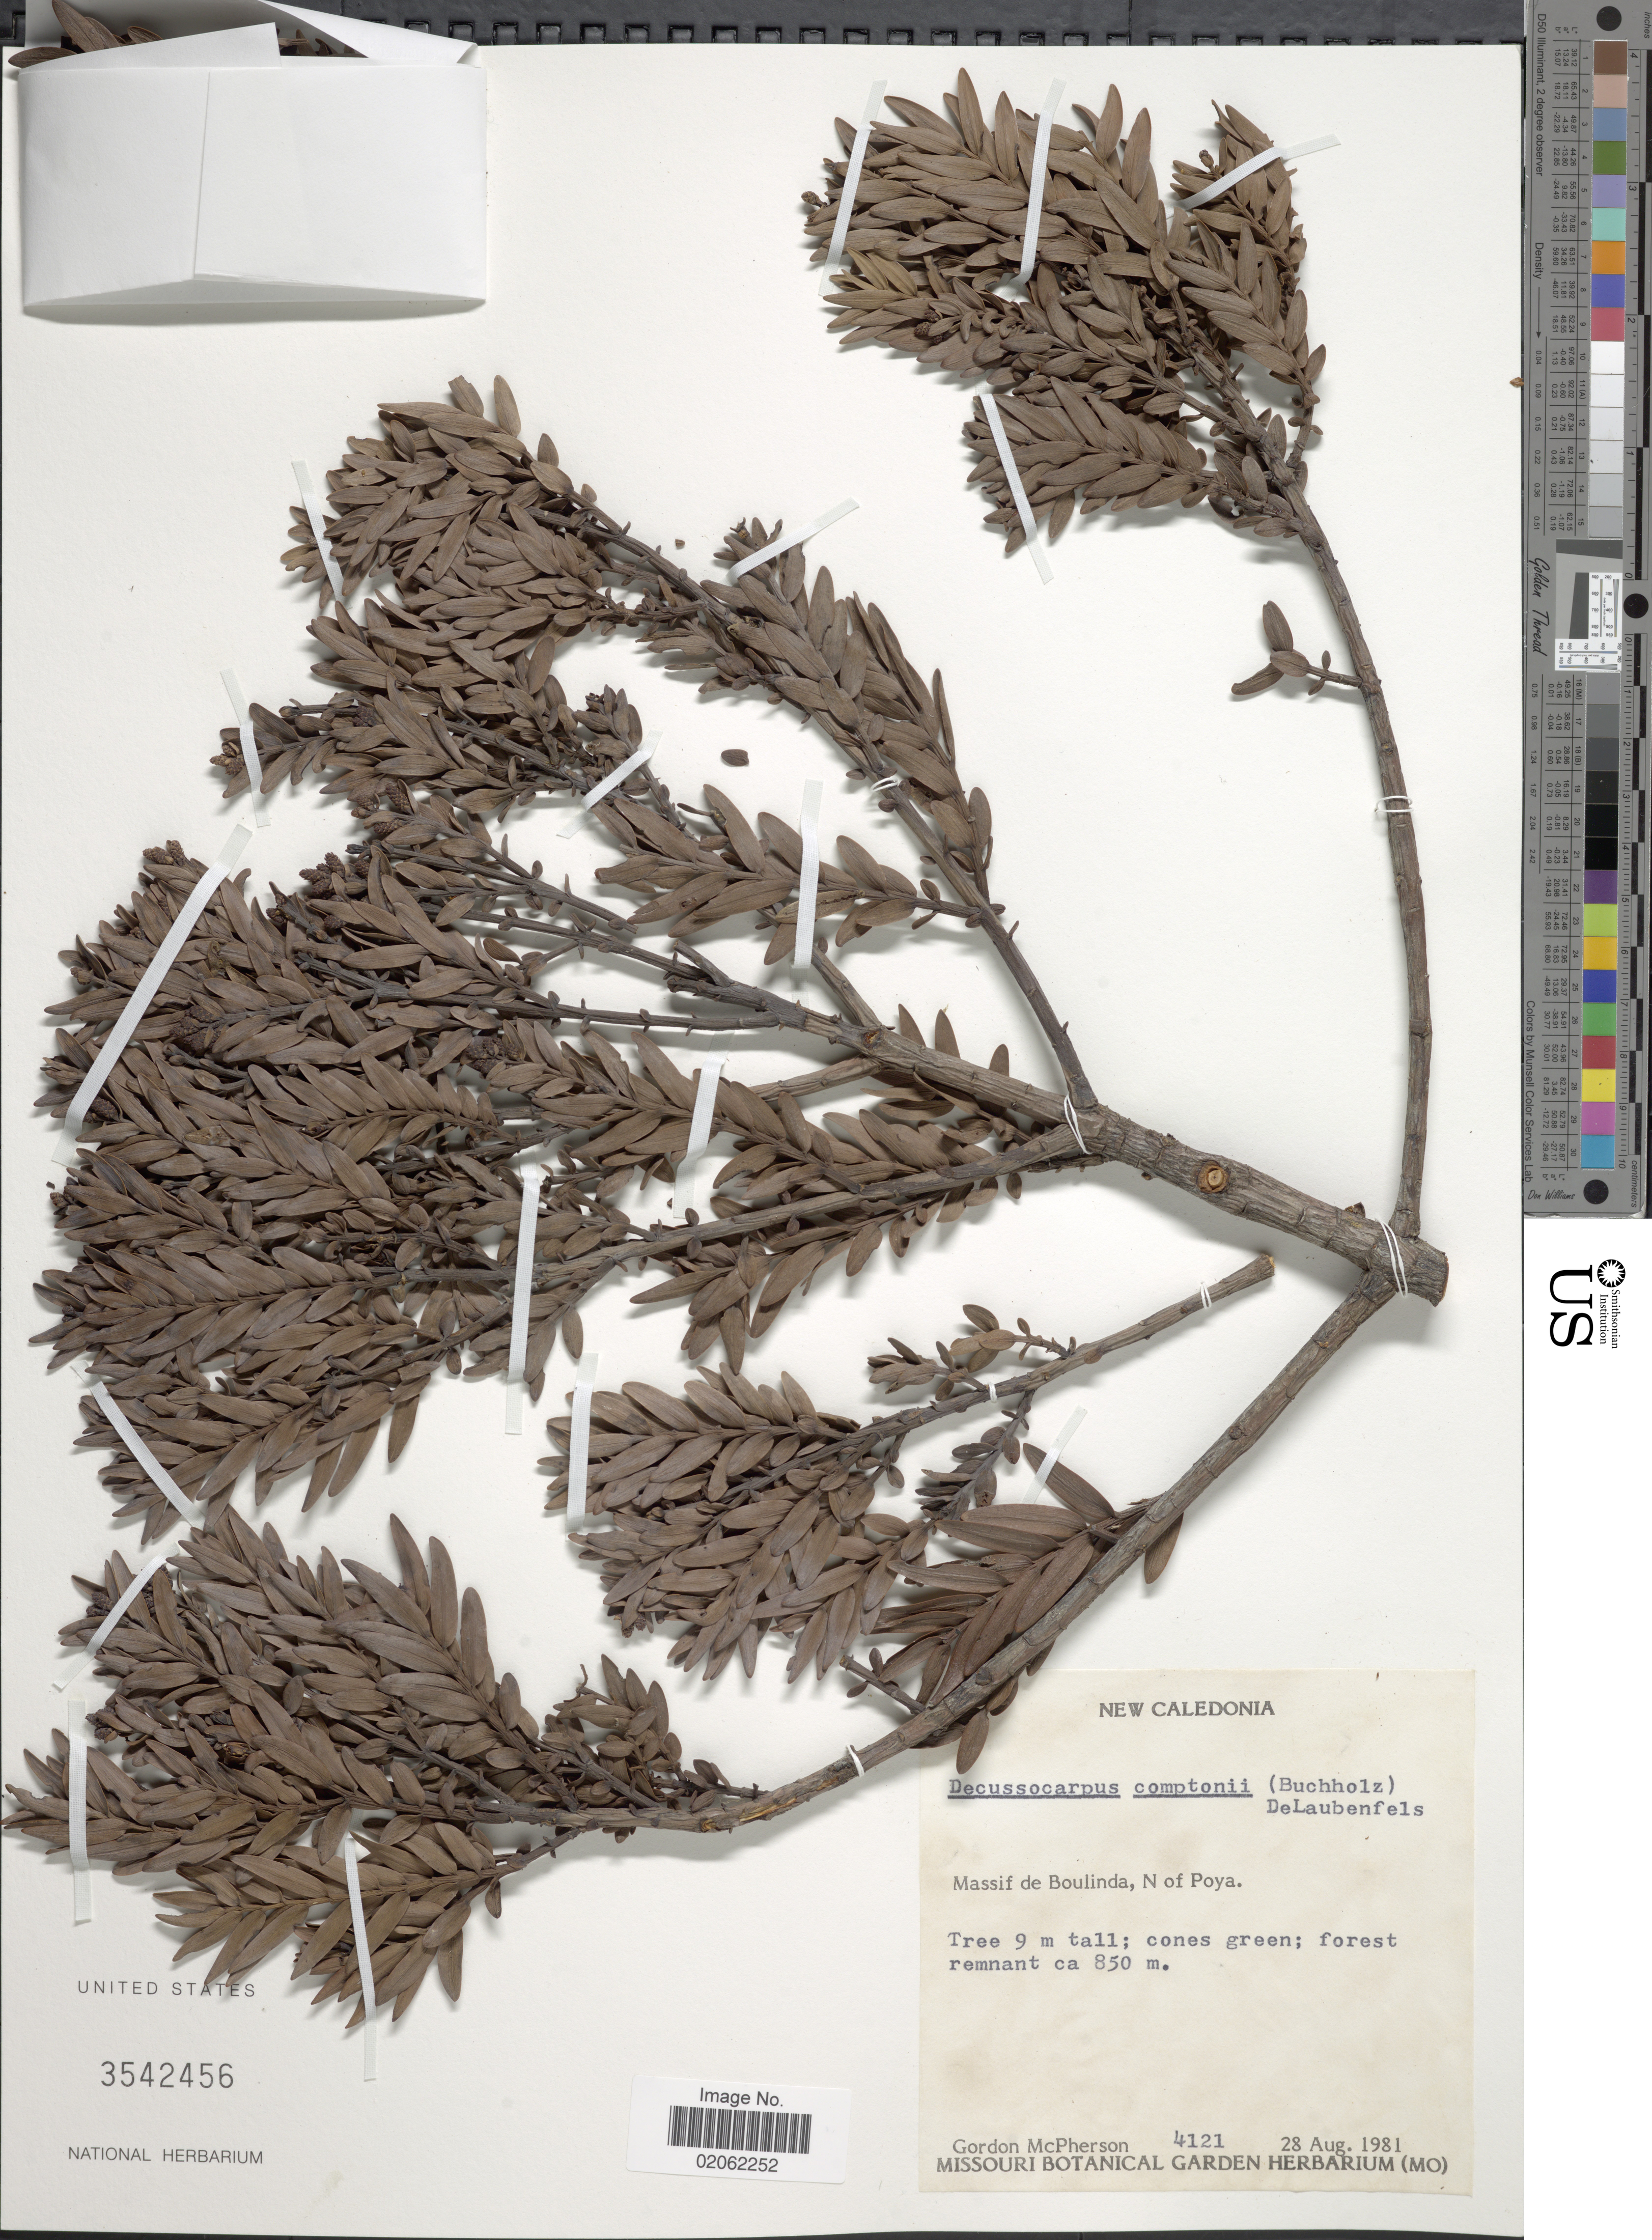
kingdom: Plantae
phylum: Tracheophyta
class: Pinopsida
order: Pinales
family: Podocarpaceae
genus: Decussocarpus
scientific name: Decussocarpus comptonii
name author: (J. Buchholz) de Laub.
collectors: G. D. McPherson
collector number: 4121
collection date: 1981-08-28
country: New Caledonia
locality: Massif de Boulinda, N of Poya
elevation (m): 850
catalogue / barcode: US 3542456